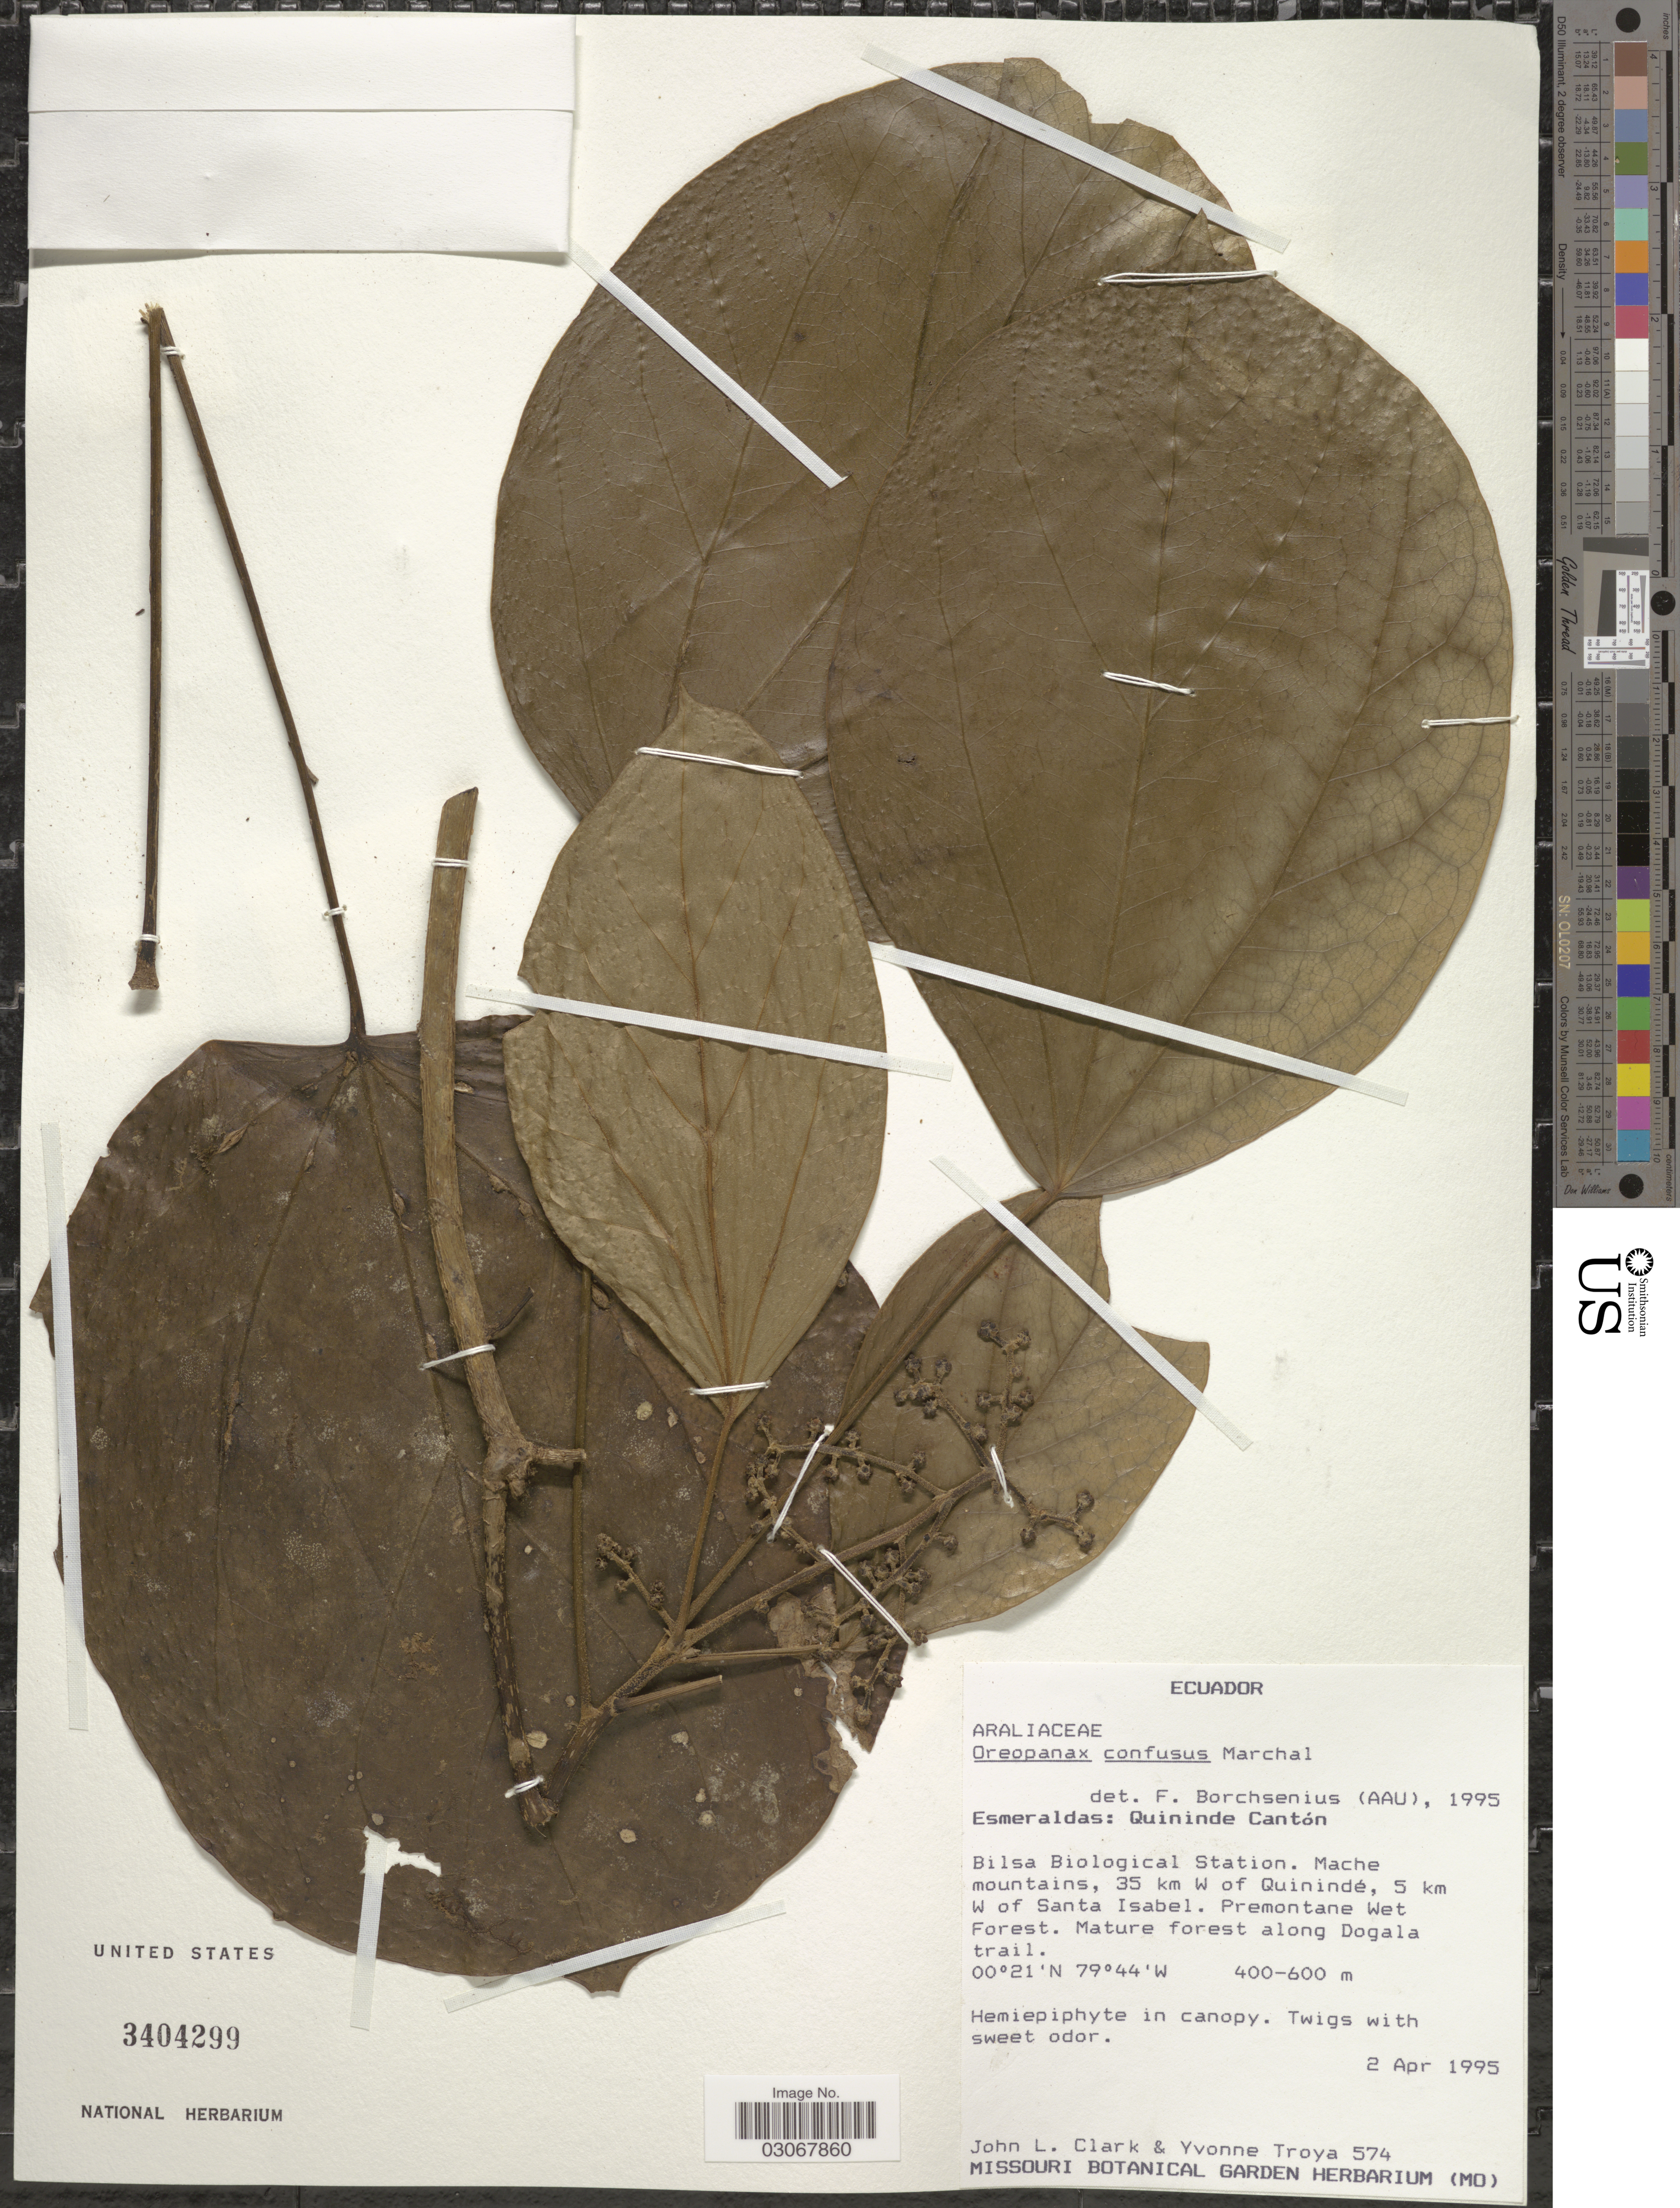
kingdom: Plantae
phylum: Tracheophyta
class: Magnoliopsida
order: Apiales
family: Araliaceae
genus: Oreopanax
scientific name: Oreopanax confusus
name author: March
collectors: J. L. Clark & Y. Troya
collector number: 574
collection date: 1995-04-02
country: Ecuador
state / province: Esmeraldas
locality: Quininde Cantón. Bilsa Biological Station. Mache mountains, 35 km W of Quinindé, 5 km W of Santa Isabel. Mature forest along Dogala trail.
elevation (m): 400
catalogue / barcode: US 3404299